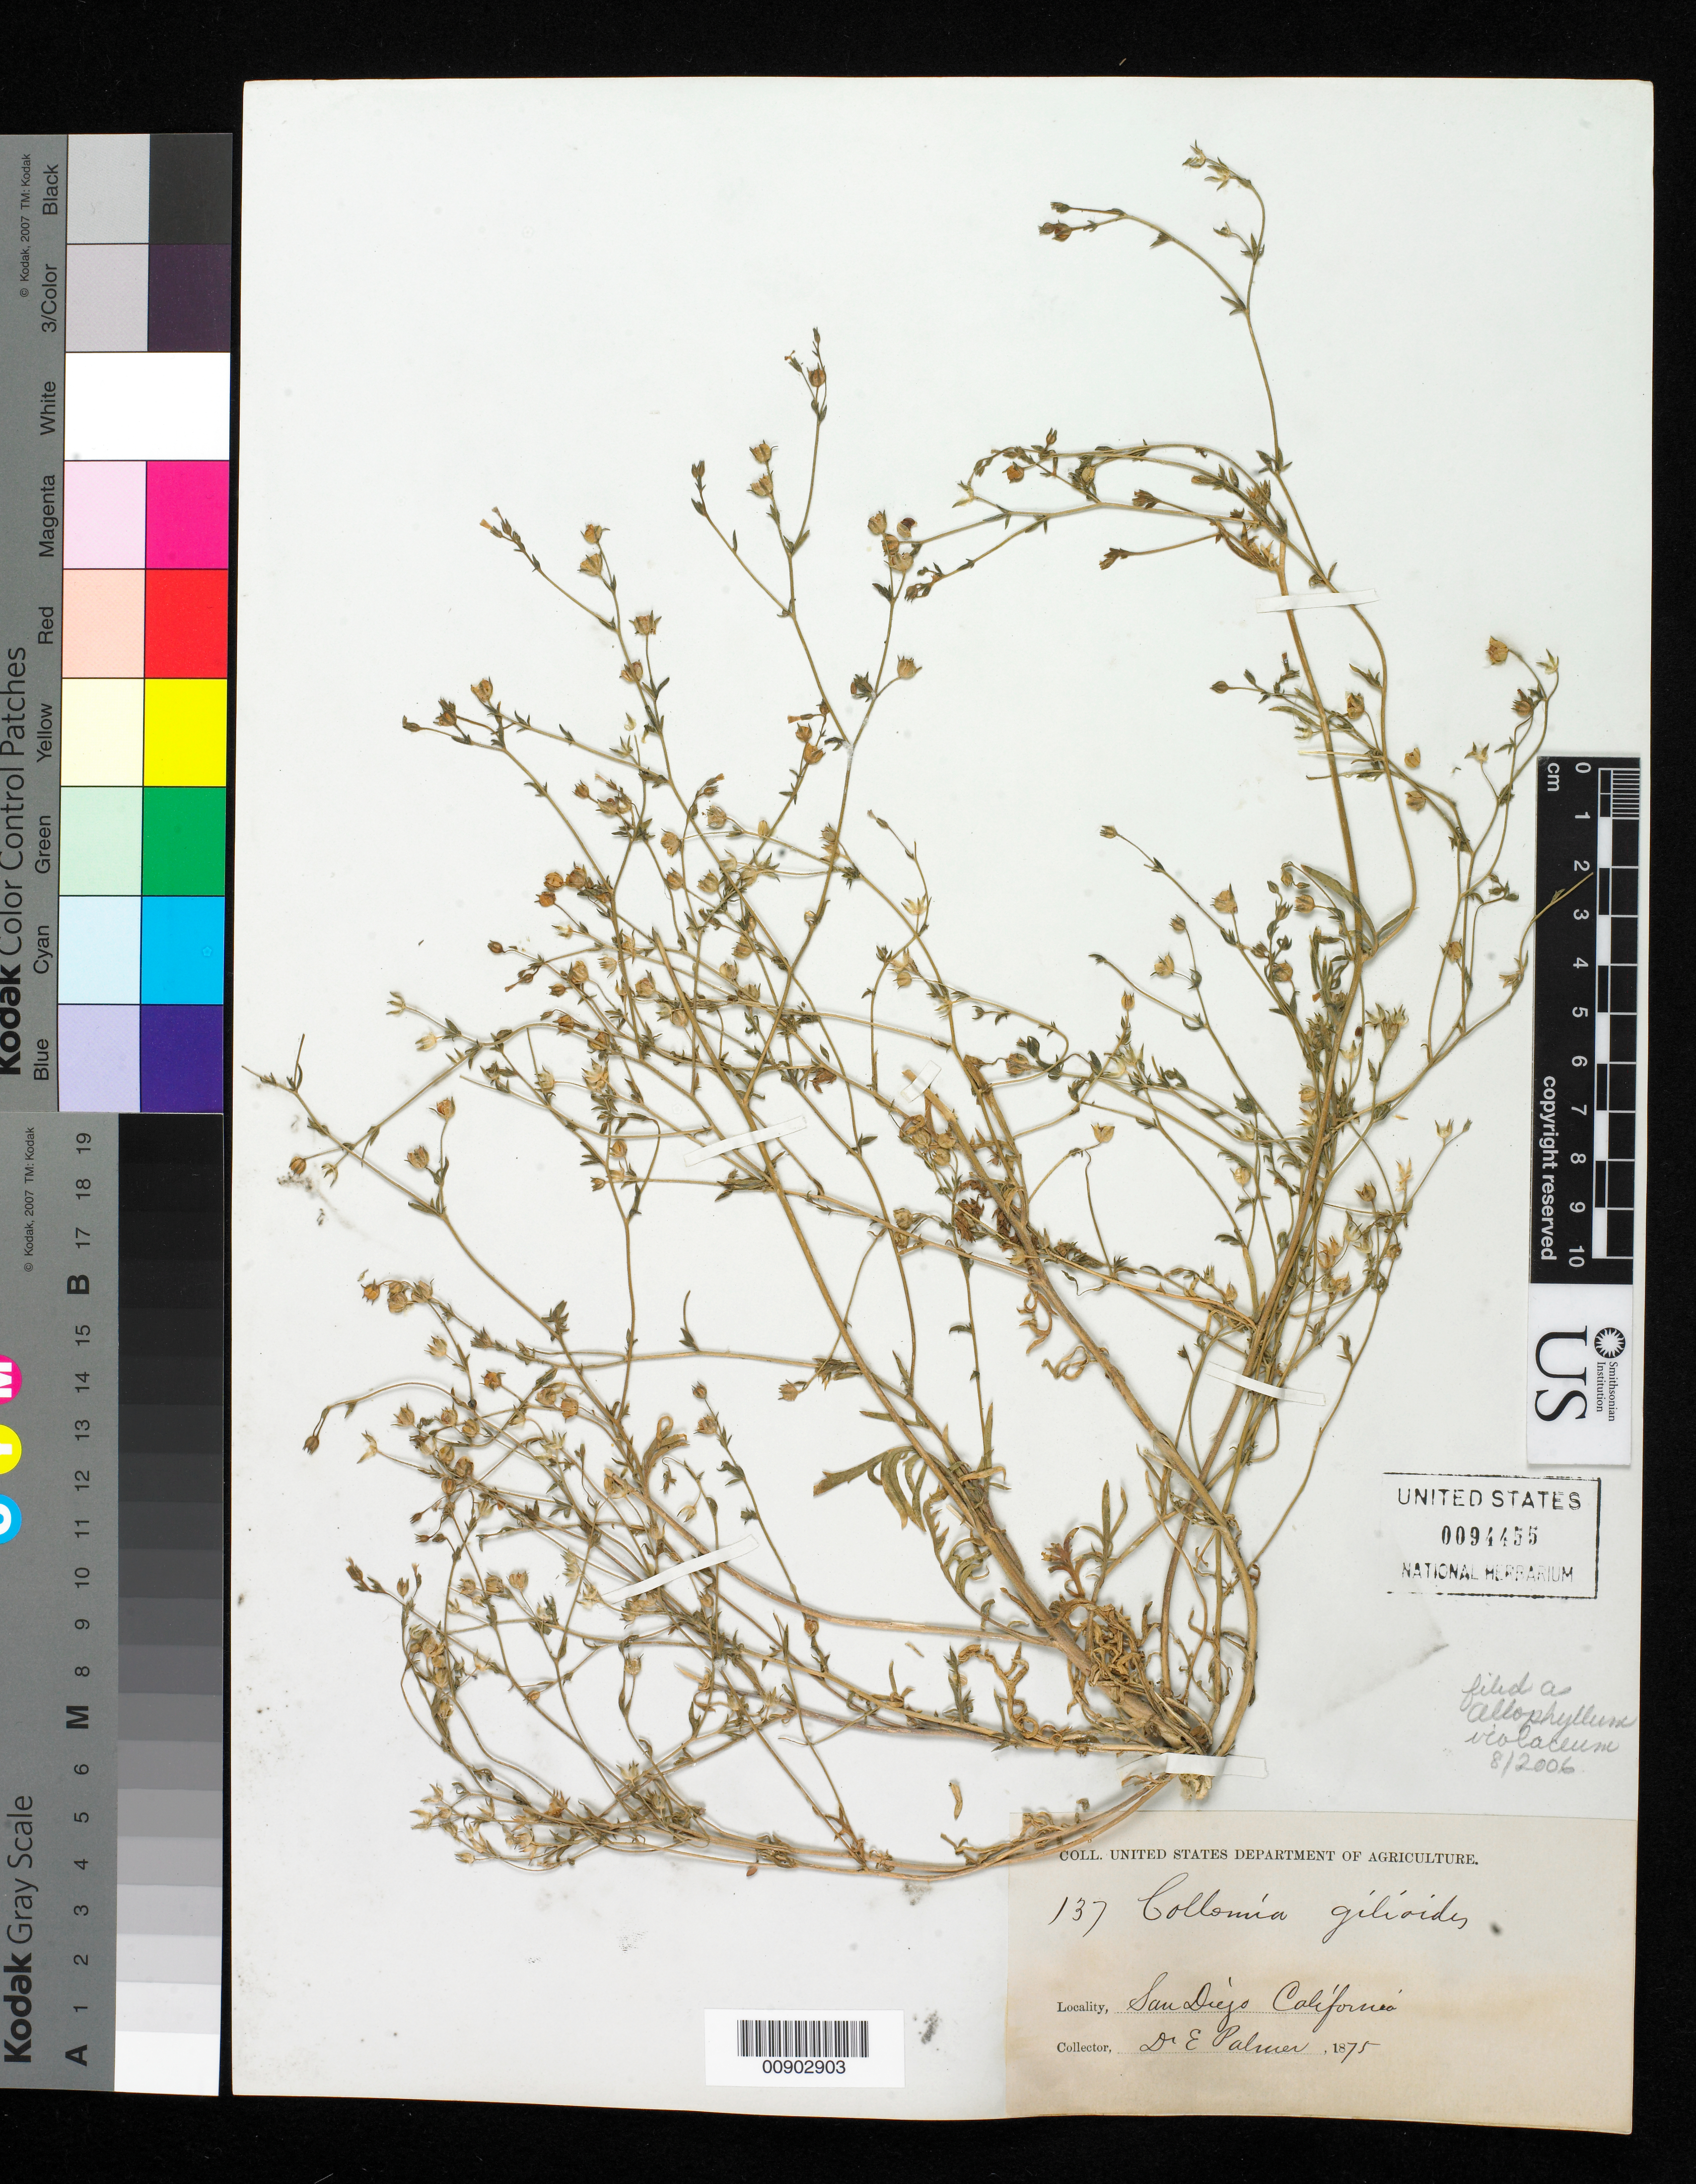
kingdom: Plantae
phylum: Tracheophyta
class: Magnoliopsida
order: Ericales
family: Polemoniaceae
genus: Allophyllum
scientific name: Allophyllum violaceum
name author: (A. Heller) A.D. Grant & V.E. Grant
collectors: E. Palmer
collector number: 137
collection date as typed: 1875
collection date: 1875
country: United States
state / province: California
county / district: San Diego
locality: San Diego, California.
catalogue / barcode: US 94455